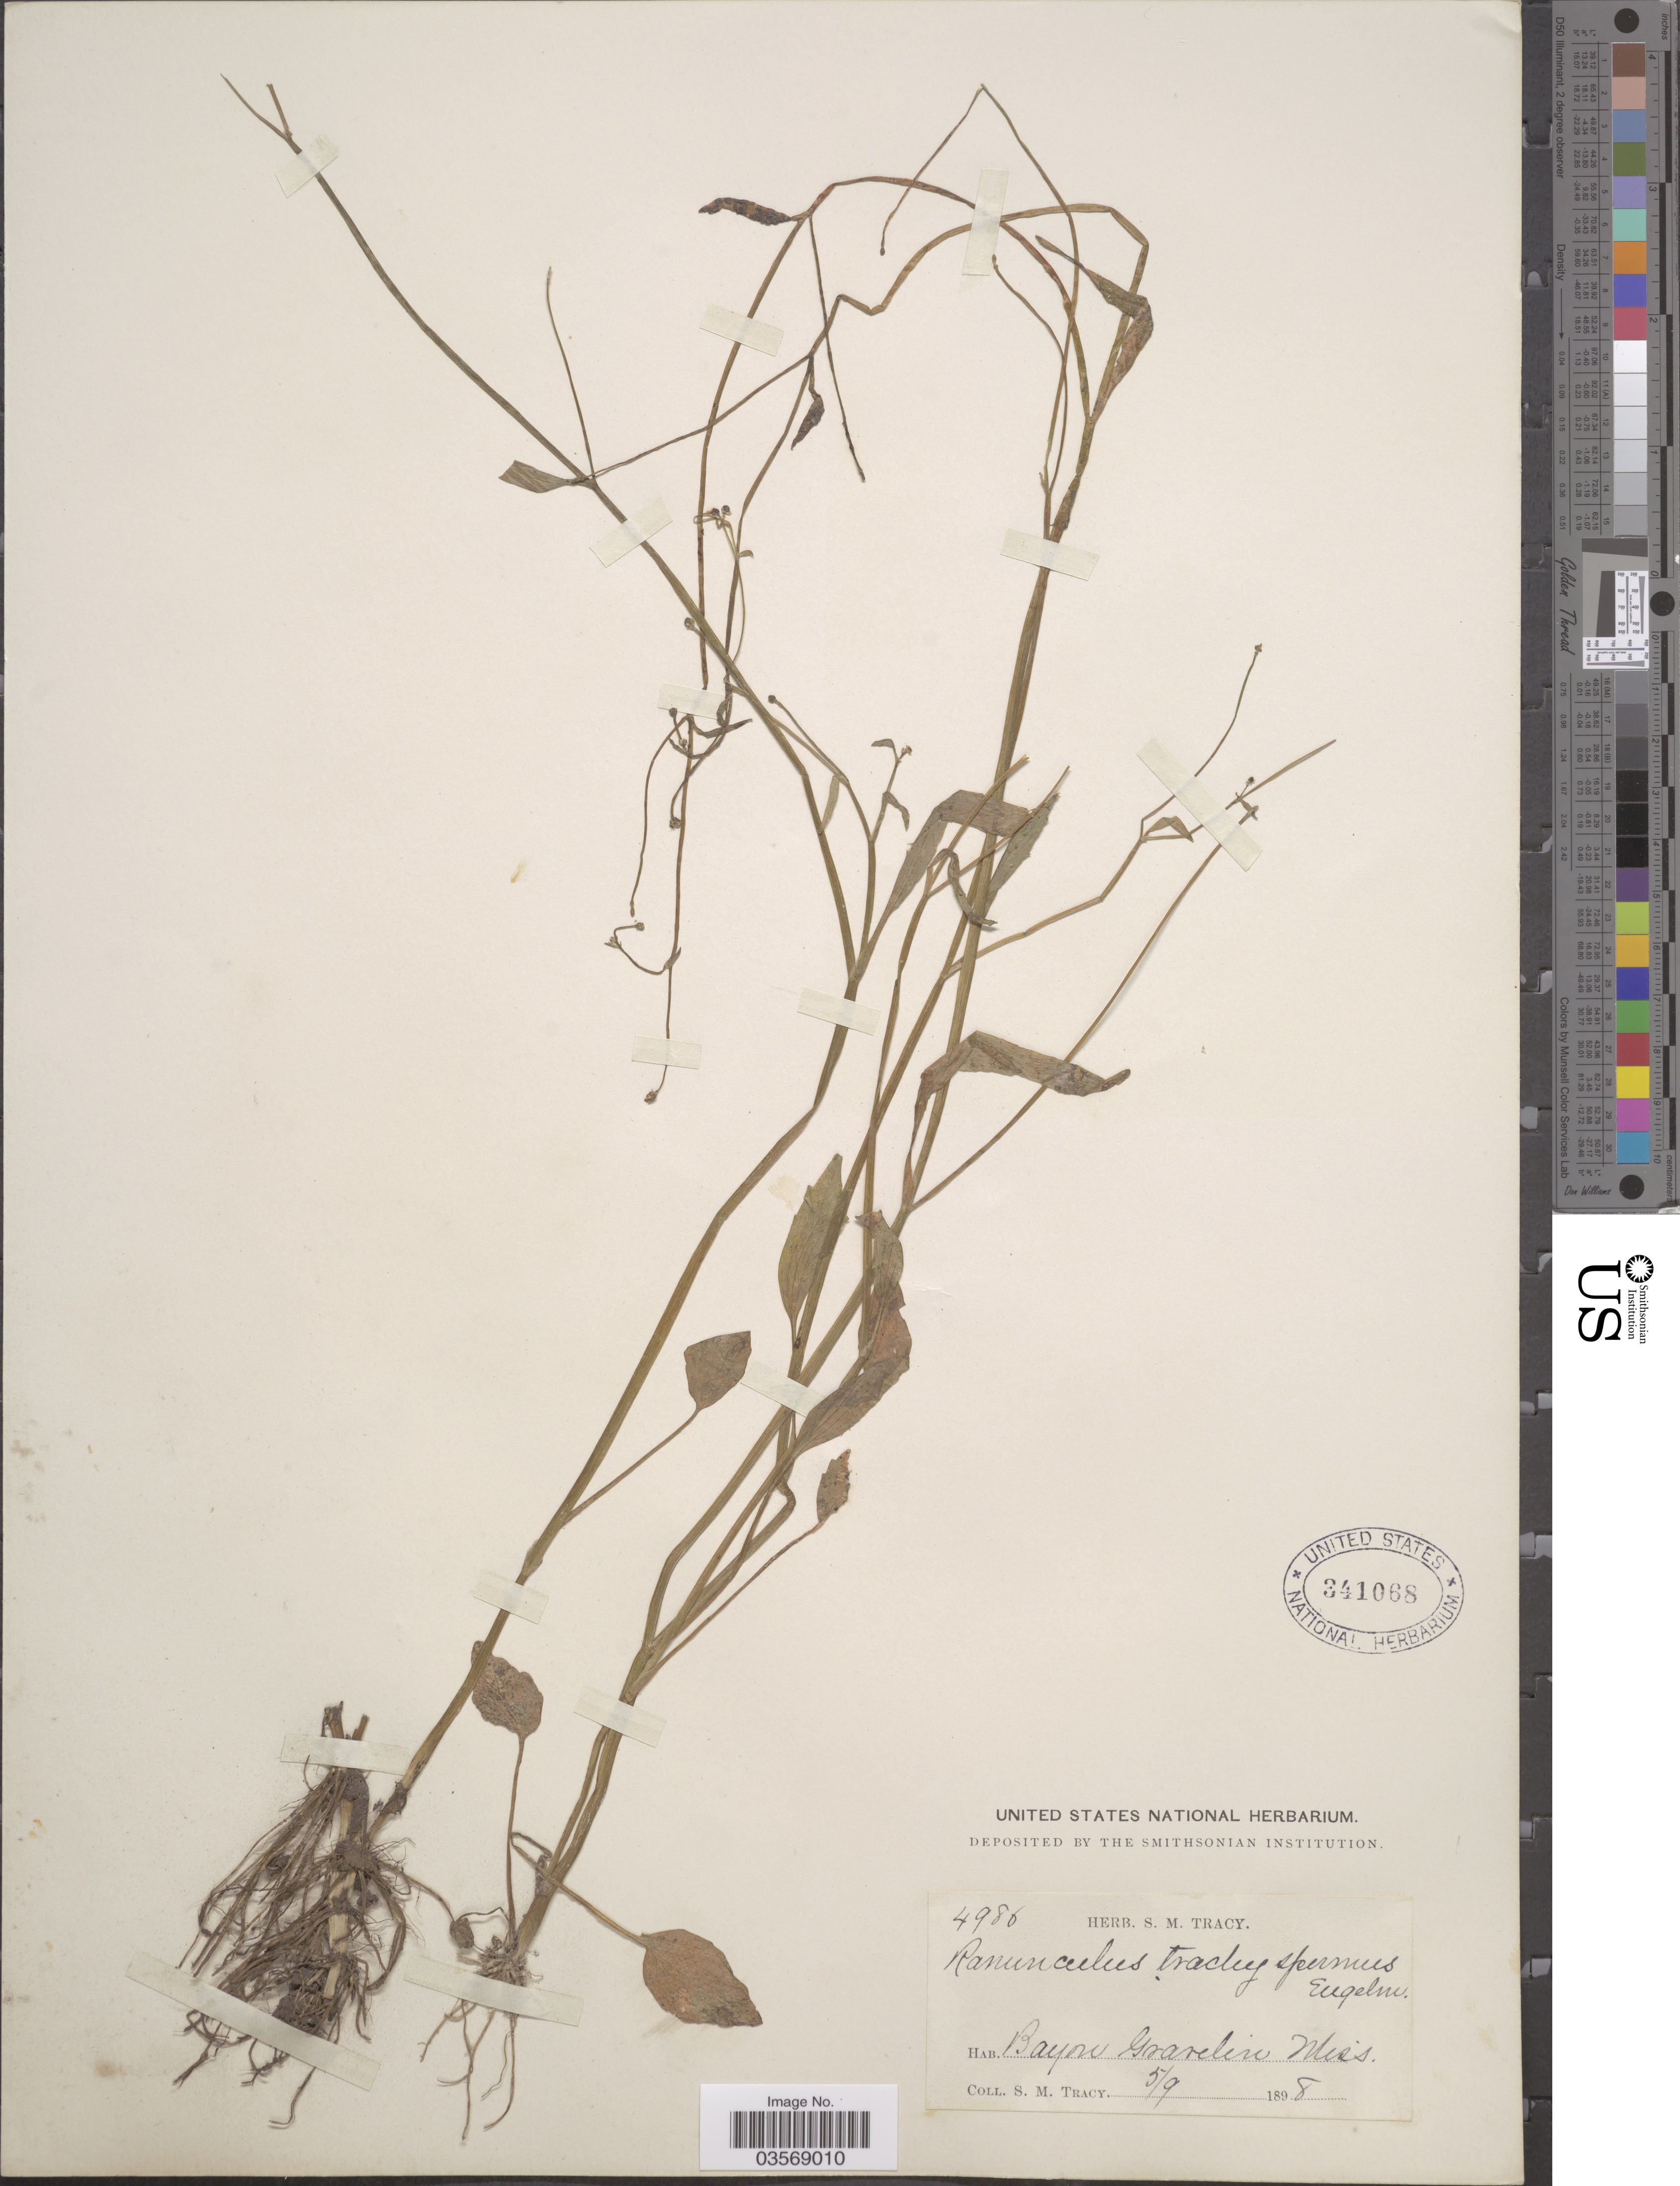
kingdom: Plantae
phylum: Tracheophyta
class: Magnoliopsida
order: Ranunculales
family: Ranunculaceae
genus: Ranunculus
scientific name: Ranunculus pusillus var. angustifolius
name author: (Engelm.) L.D. Benson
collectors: S. M. Tracy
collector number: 4986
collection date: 1898-05-09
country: United States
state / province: Michigan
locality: Bayon Gravelin.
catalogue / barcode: US 341068